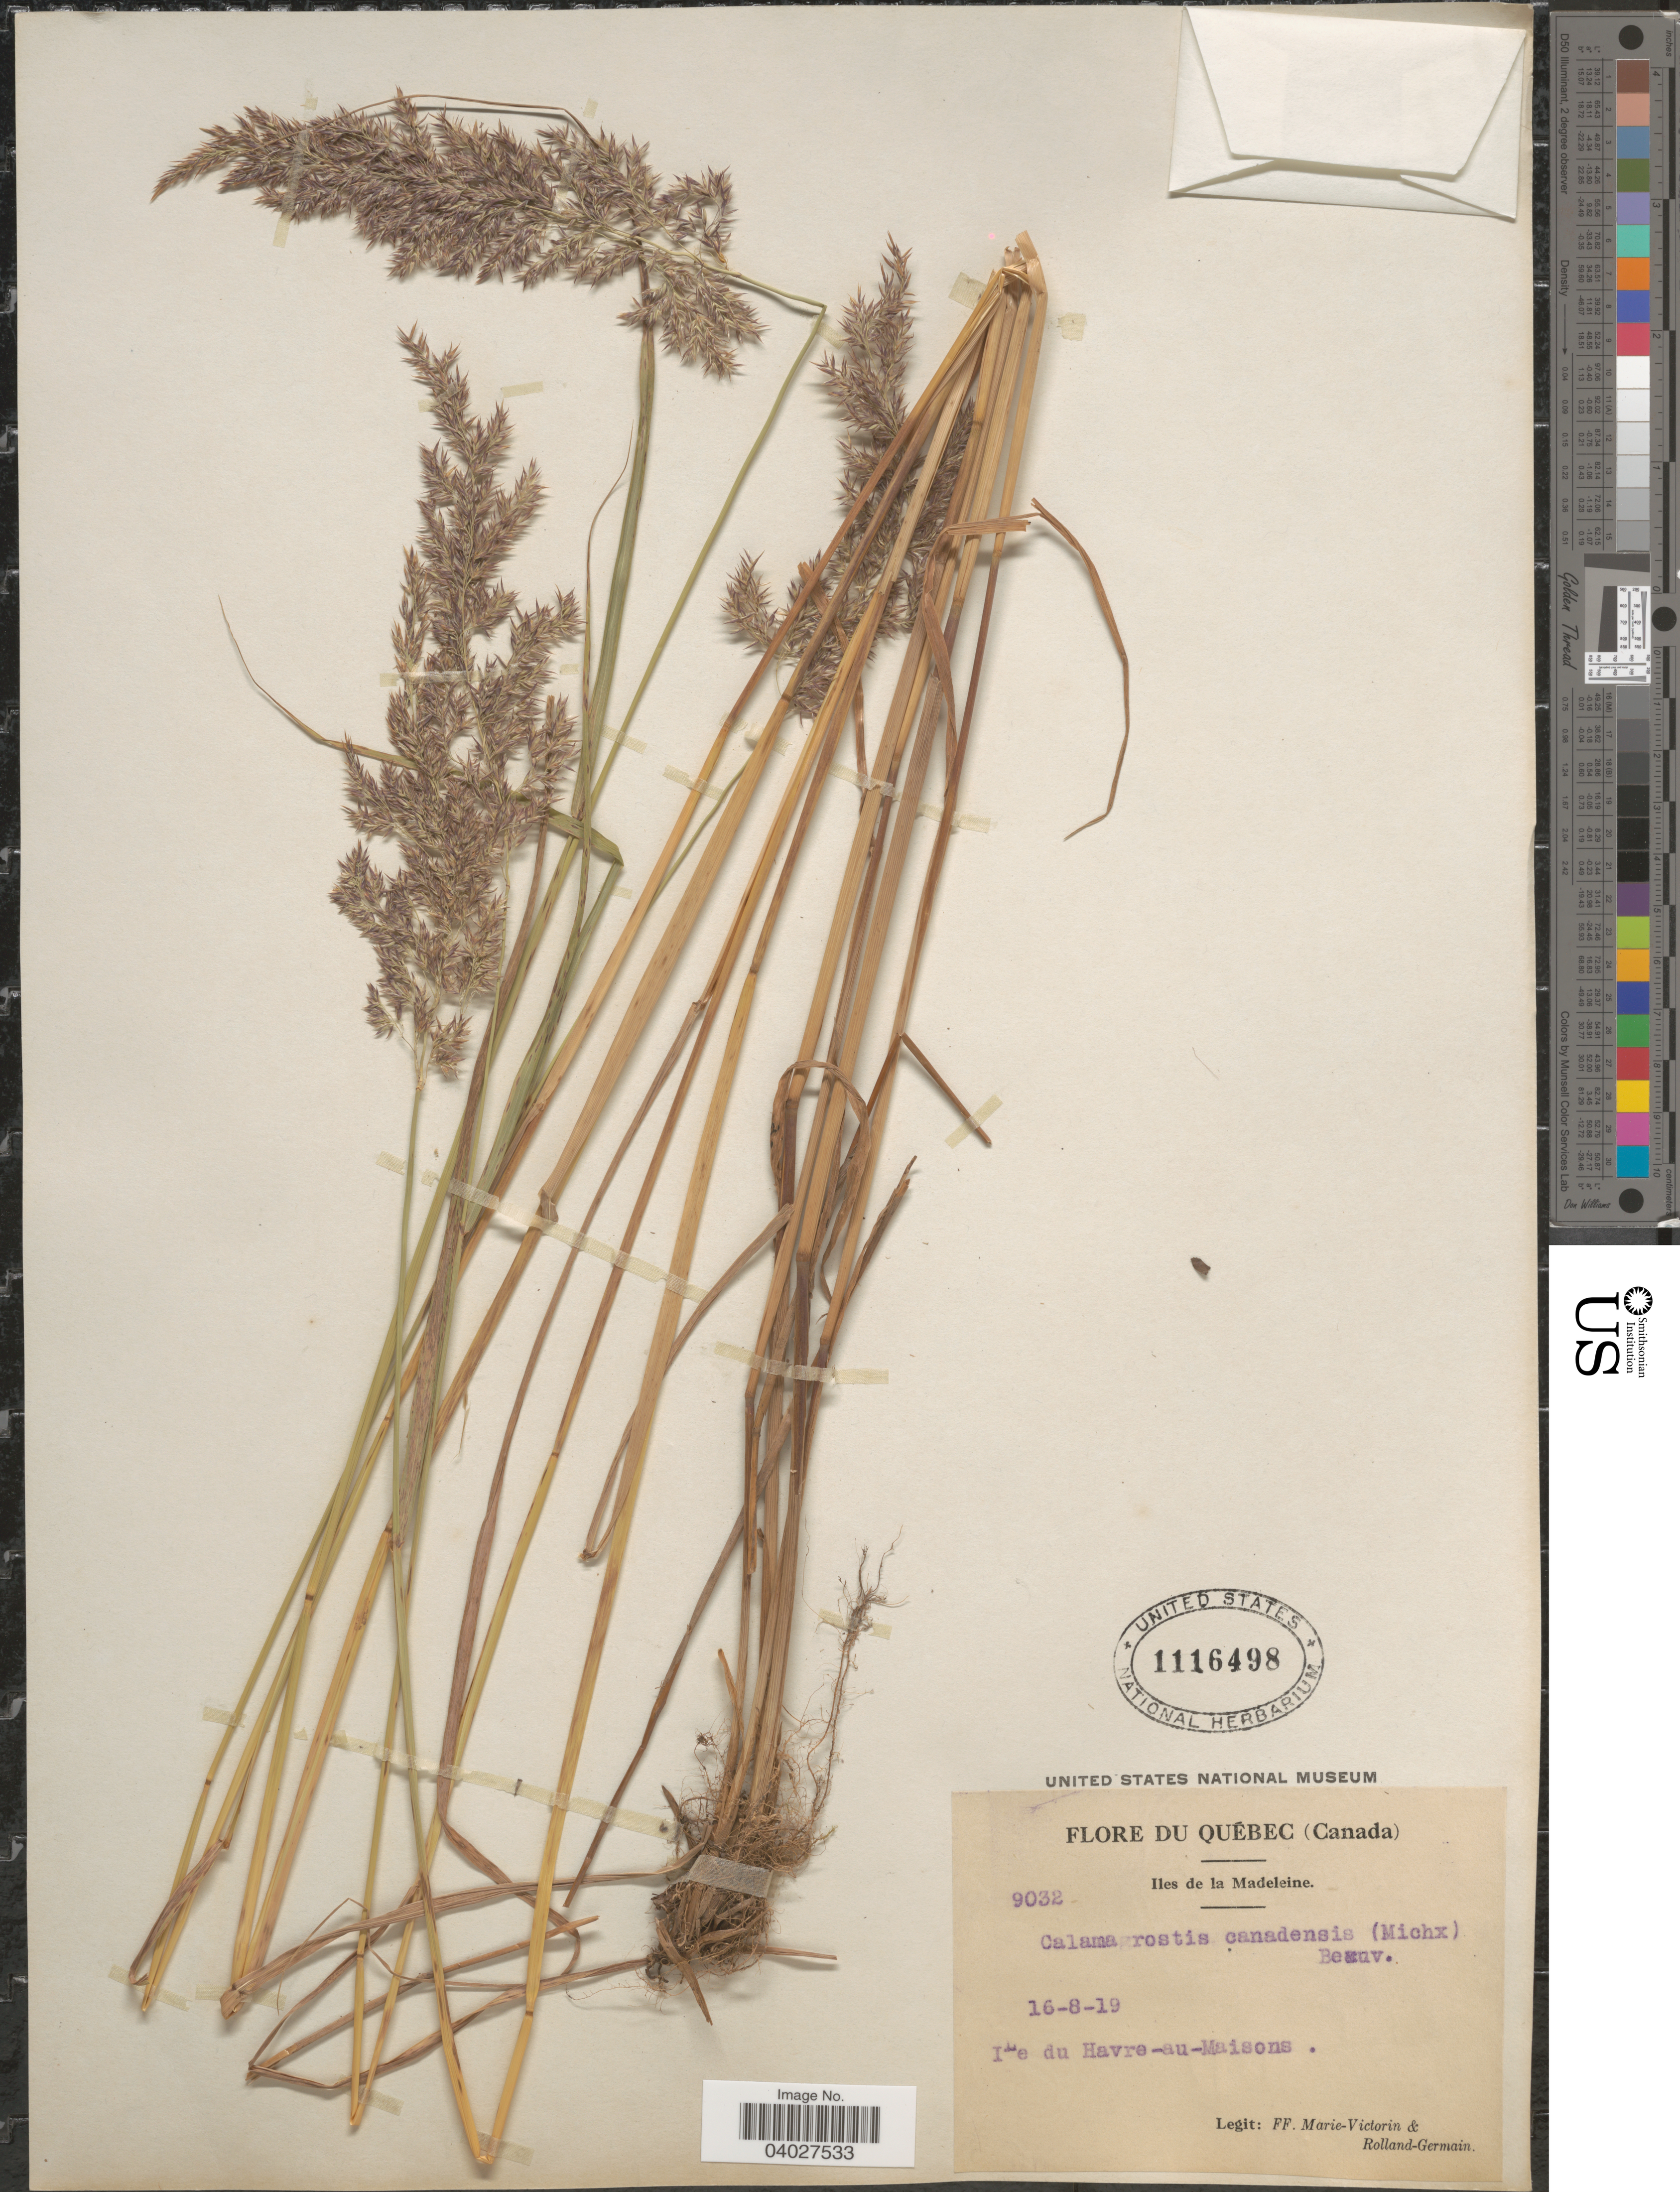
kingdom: Plantae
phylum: Tracheophyta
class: Liliopsida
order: Poales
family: Poaceae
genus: Calamagrostis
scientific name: Calamagrostis canadensis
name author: (Michx.) P. Beauv.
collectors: F. Marie-Victorin & Rolland-Germain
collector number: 9032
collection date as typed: Transcribed d/m/y: 16/8/19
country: Canada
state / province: Quebec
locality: Iles de la Madeleine. Ile du Havre-au-Maisons.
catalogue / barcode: US 1116498